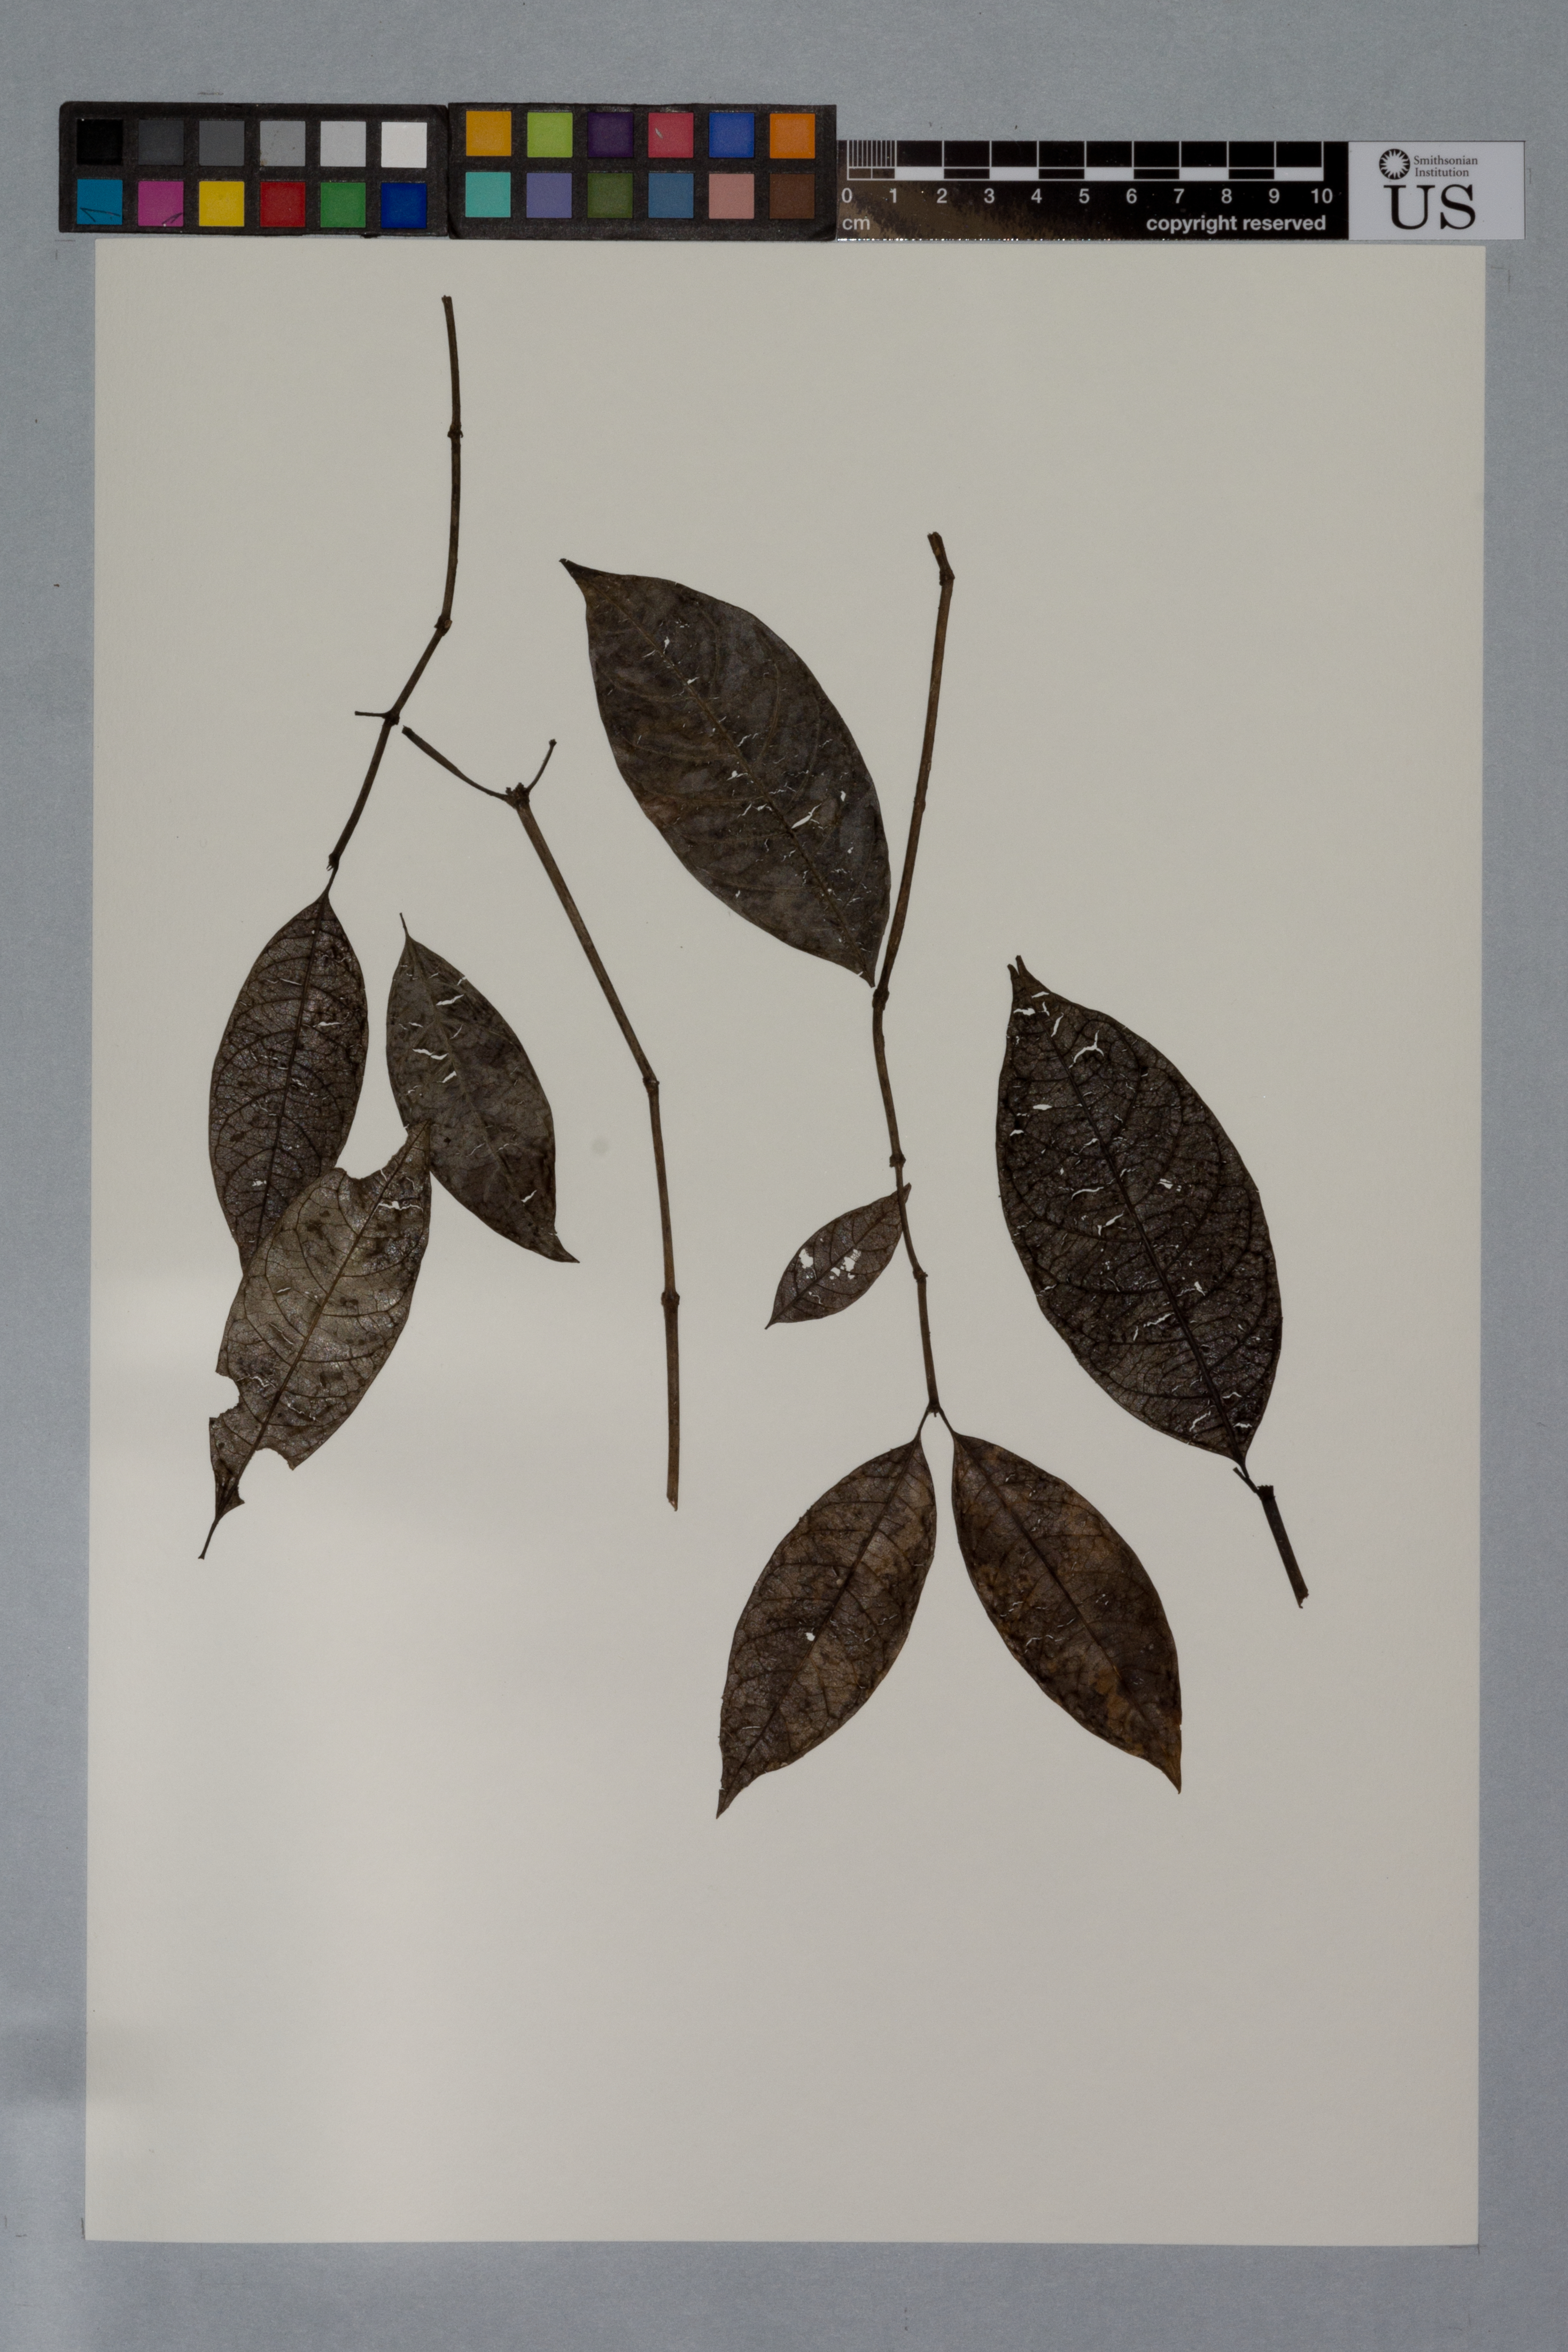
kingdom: Plantae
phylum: Tracheophyta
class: Magnoliopsida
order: Gentianales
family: Rubiaceae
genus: Psychotria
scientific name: Psychotria erecta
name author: (Aubl.) Standl. & Steyerm.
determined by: Taylor, Charlotte M.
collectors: J. S. de la Cruz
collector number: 4238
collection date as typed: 11-Jul-23 to 22-Jul-23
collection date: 1923-07-11/1923-07-22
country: Guyana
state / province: Cuyuni-Mazaruni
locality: Kamakusa, Upper Mazaruni R.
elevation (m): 100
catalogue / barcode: US 1619417